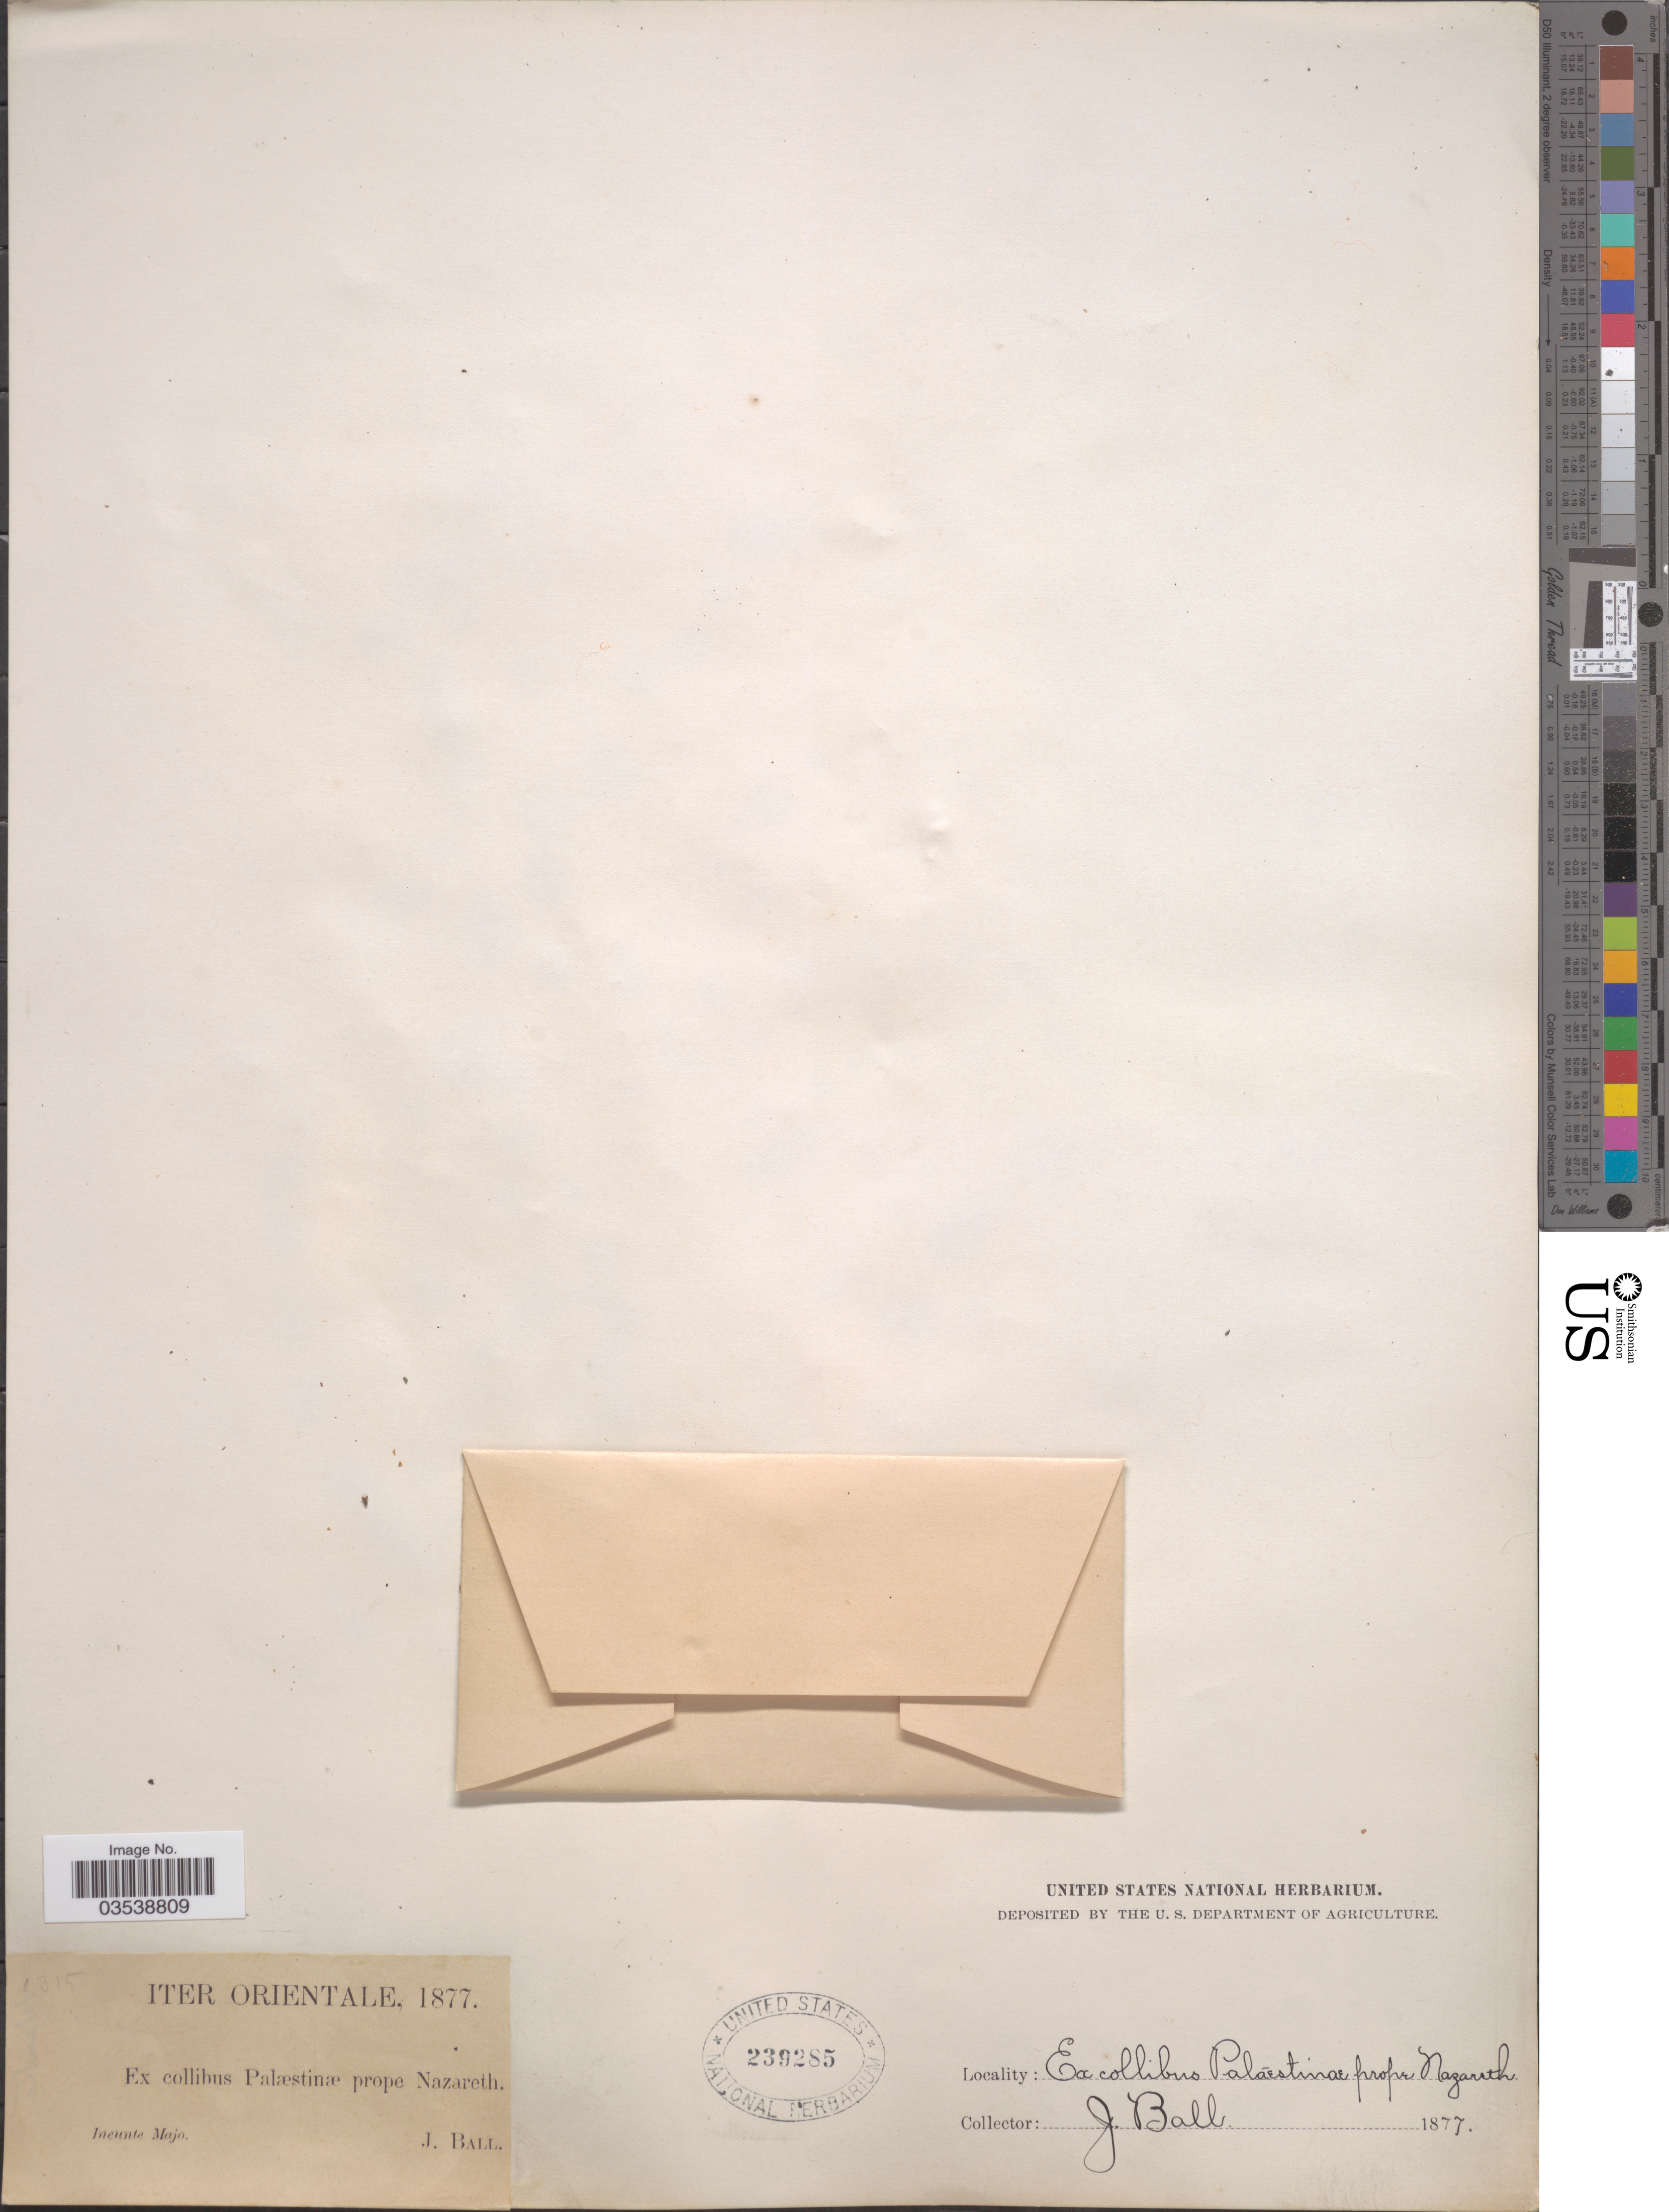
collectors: J. Ball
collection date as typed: Ineunte Majo 1877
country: Israel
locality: Iter Orientale. Ex collibus Palæstinæ prope Nazareth.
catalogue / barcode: US 239285